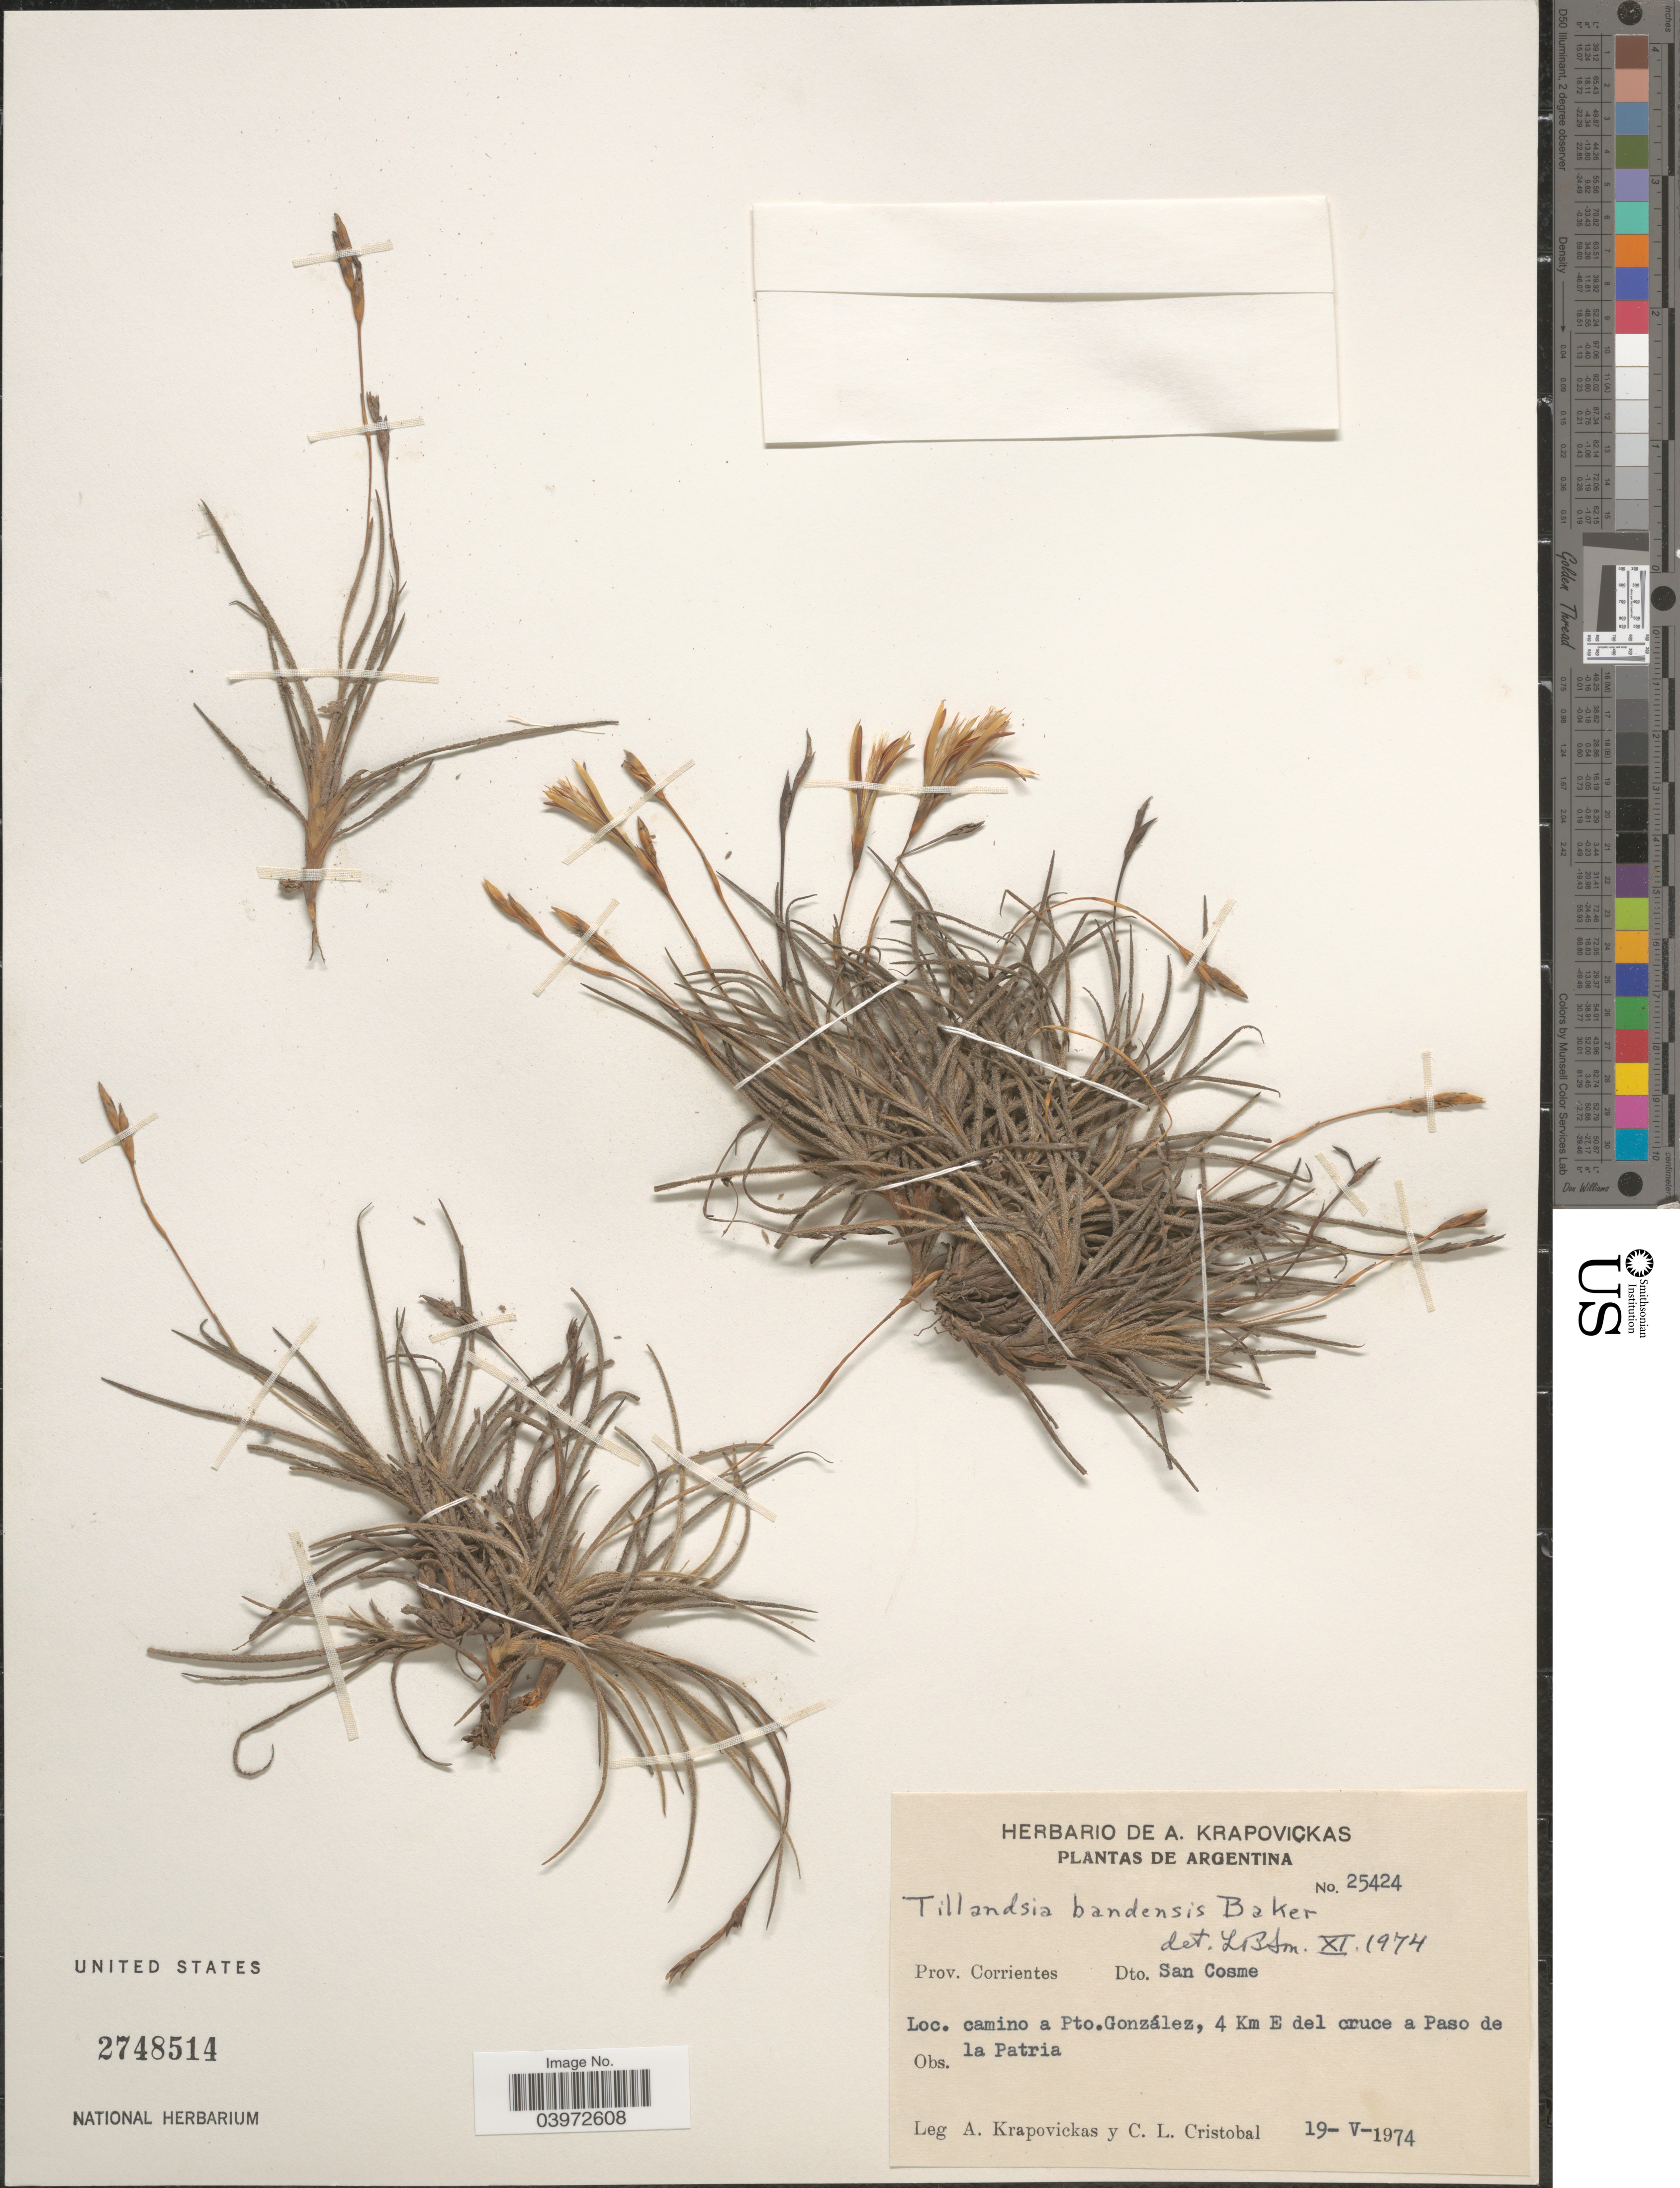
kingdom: Plantae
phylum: Tracheophyta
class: Liliopsida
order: Poales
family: Bromeliaceae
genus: Tillandsia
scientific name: Tillandsia bandensis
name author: Baker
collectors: A. Krapovickas & C. Cristobal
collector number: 25424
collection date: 1974-05-19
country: Argentina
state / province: Corrientes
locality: Dto. San Cosme. Camino a Pto. González, 4 Km E del cruce a Paso de la Patria.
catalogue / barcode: US 2748514